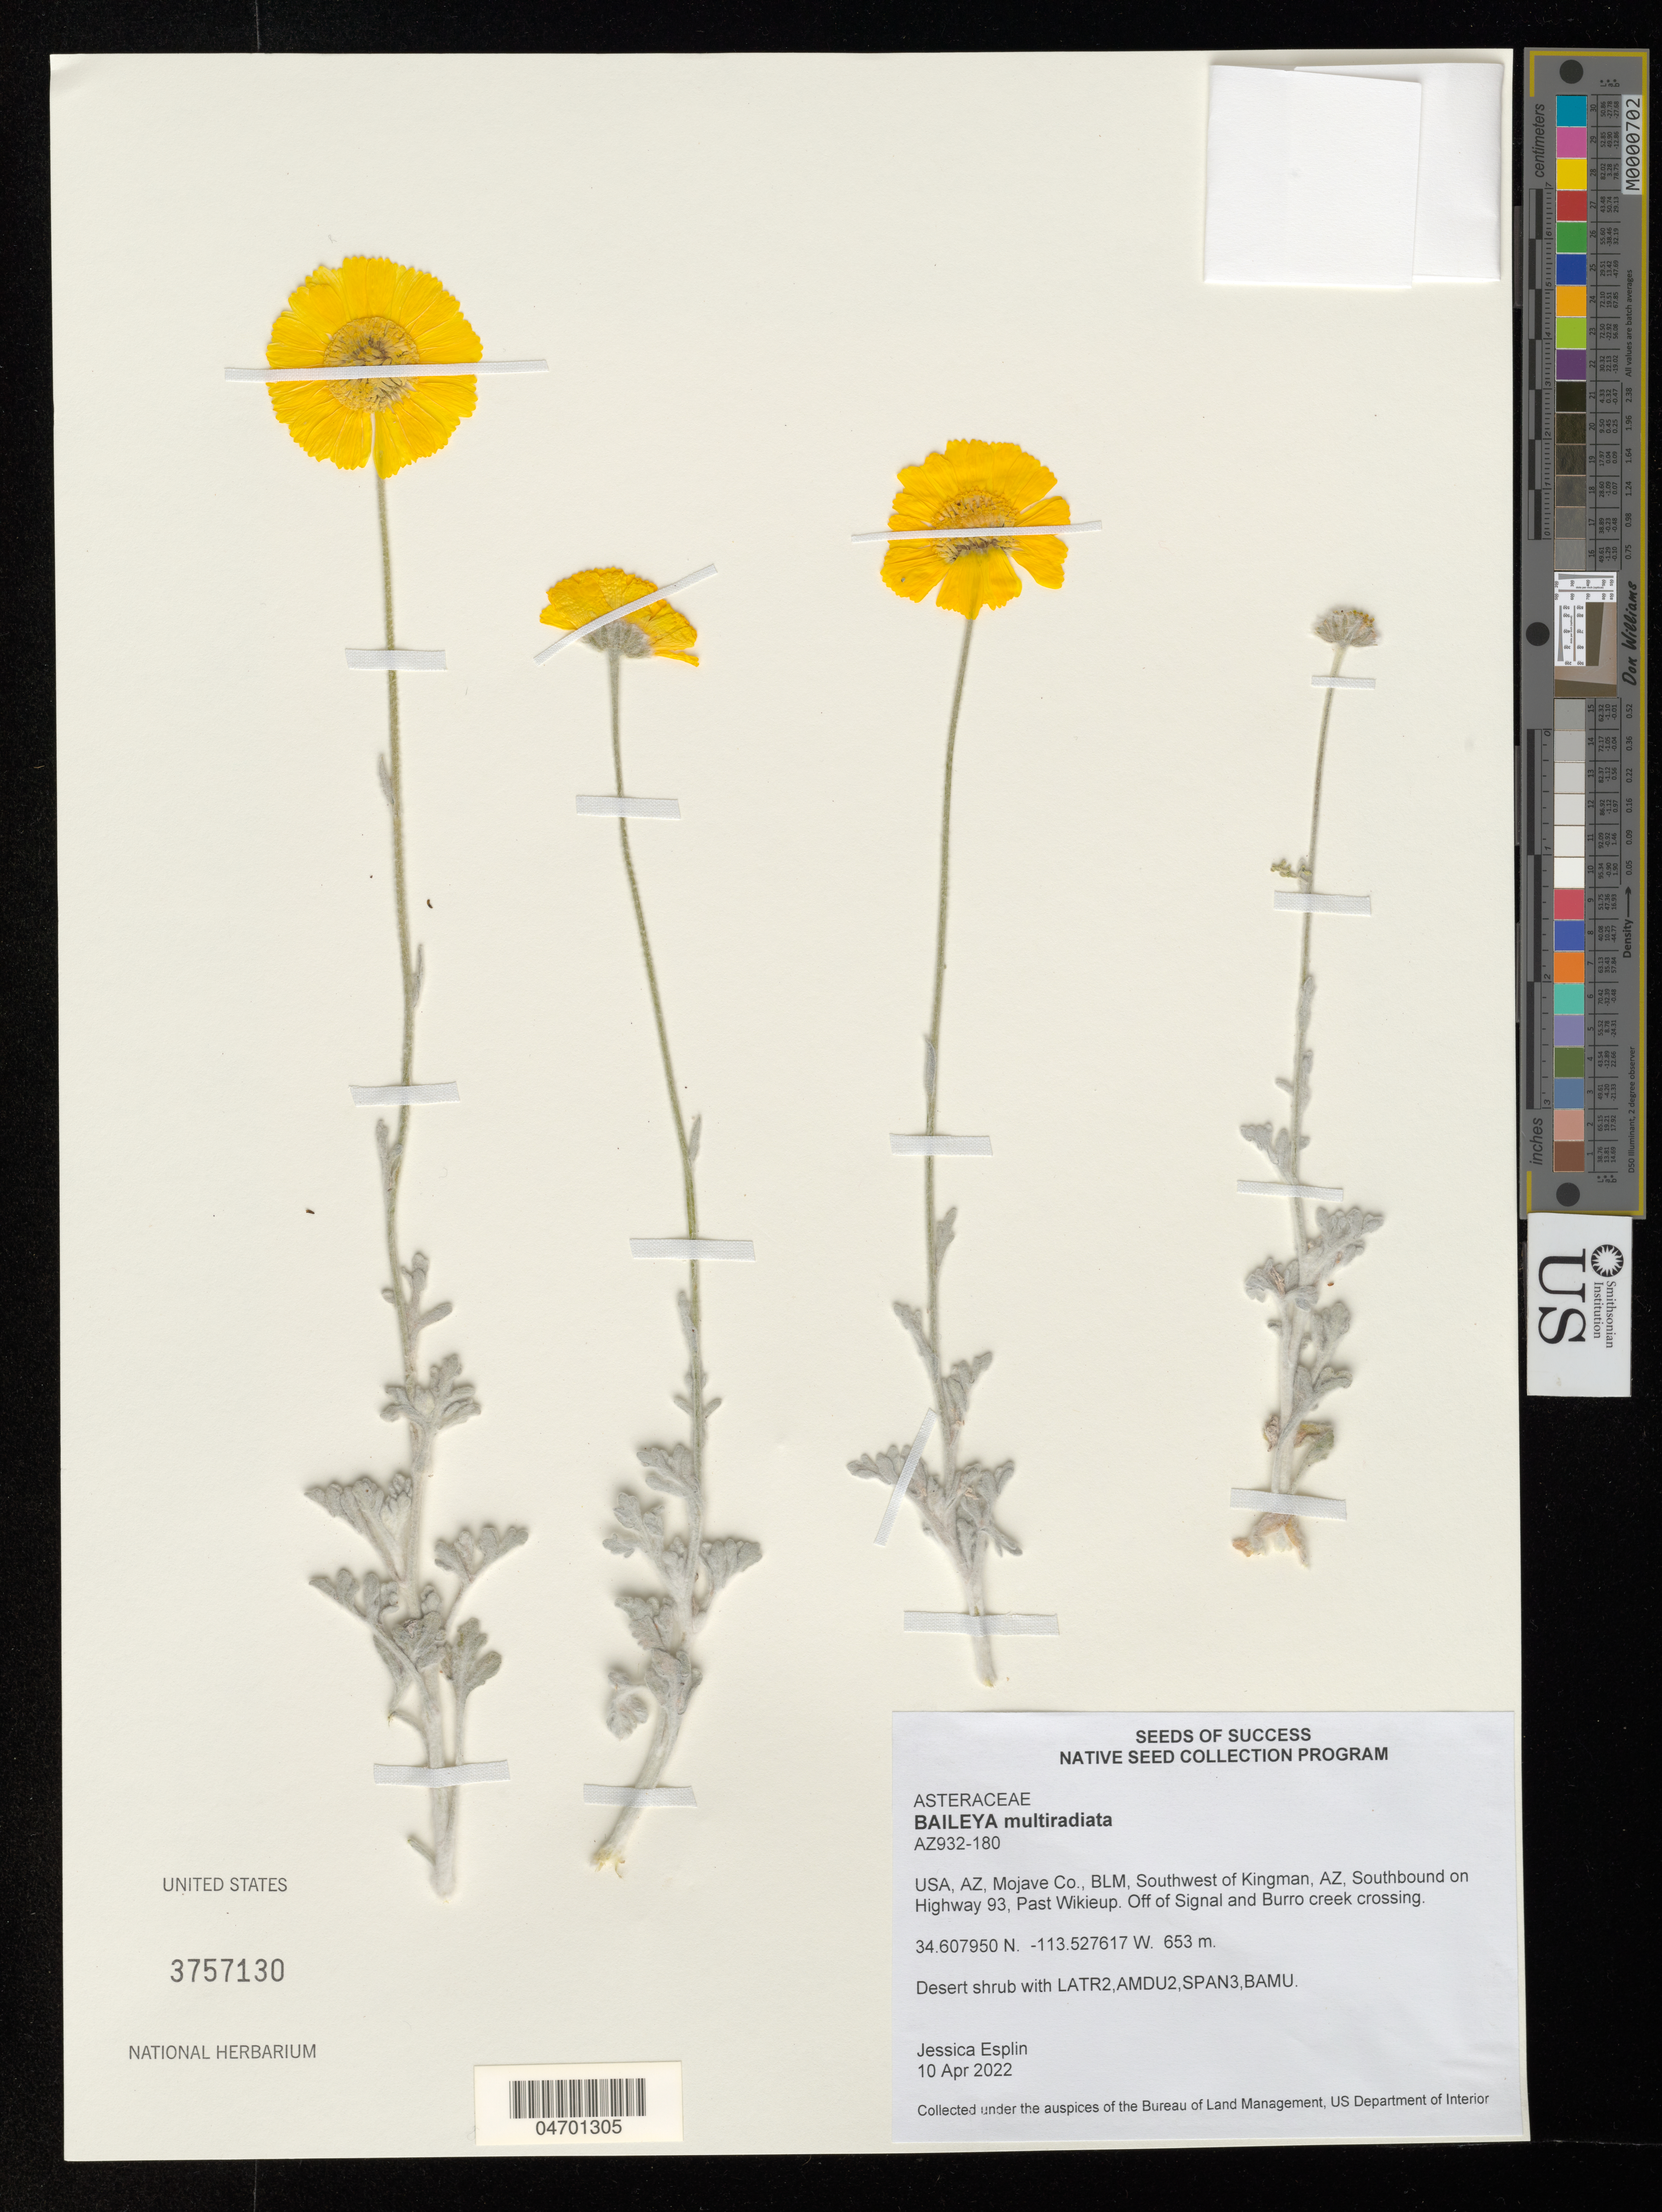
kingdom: Plantae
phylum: Tracheophyta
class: Magnoliopsida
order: Asterales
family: Asteraceae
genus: Baileya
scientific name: Baileya multiradiata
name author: Harv. & A. Gray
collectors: A. Ron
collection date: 2022-04-10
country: United States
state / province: Arizona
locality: AZ, Mojave Co., BLM, Southwest of Kingman, Southbound on Highway 93, Past Wikieup. Off of Signal and Bruno creek crossing.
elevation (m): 653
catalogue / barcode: US 3757130